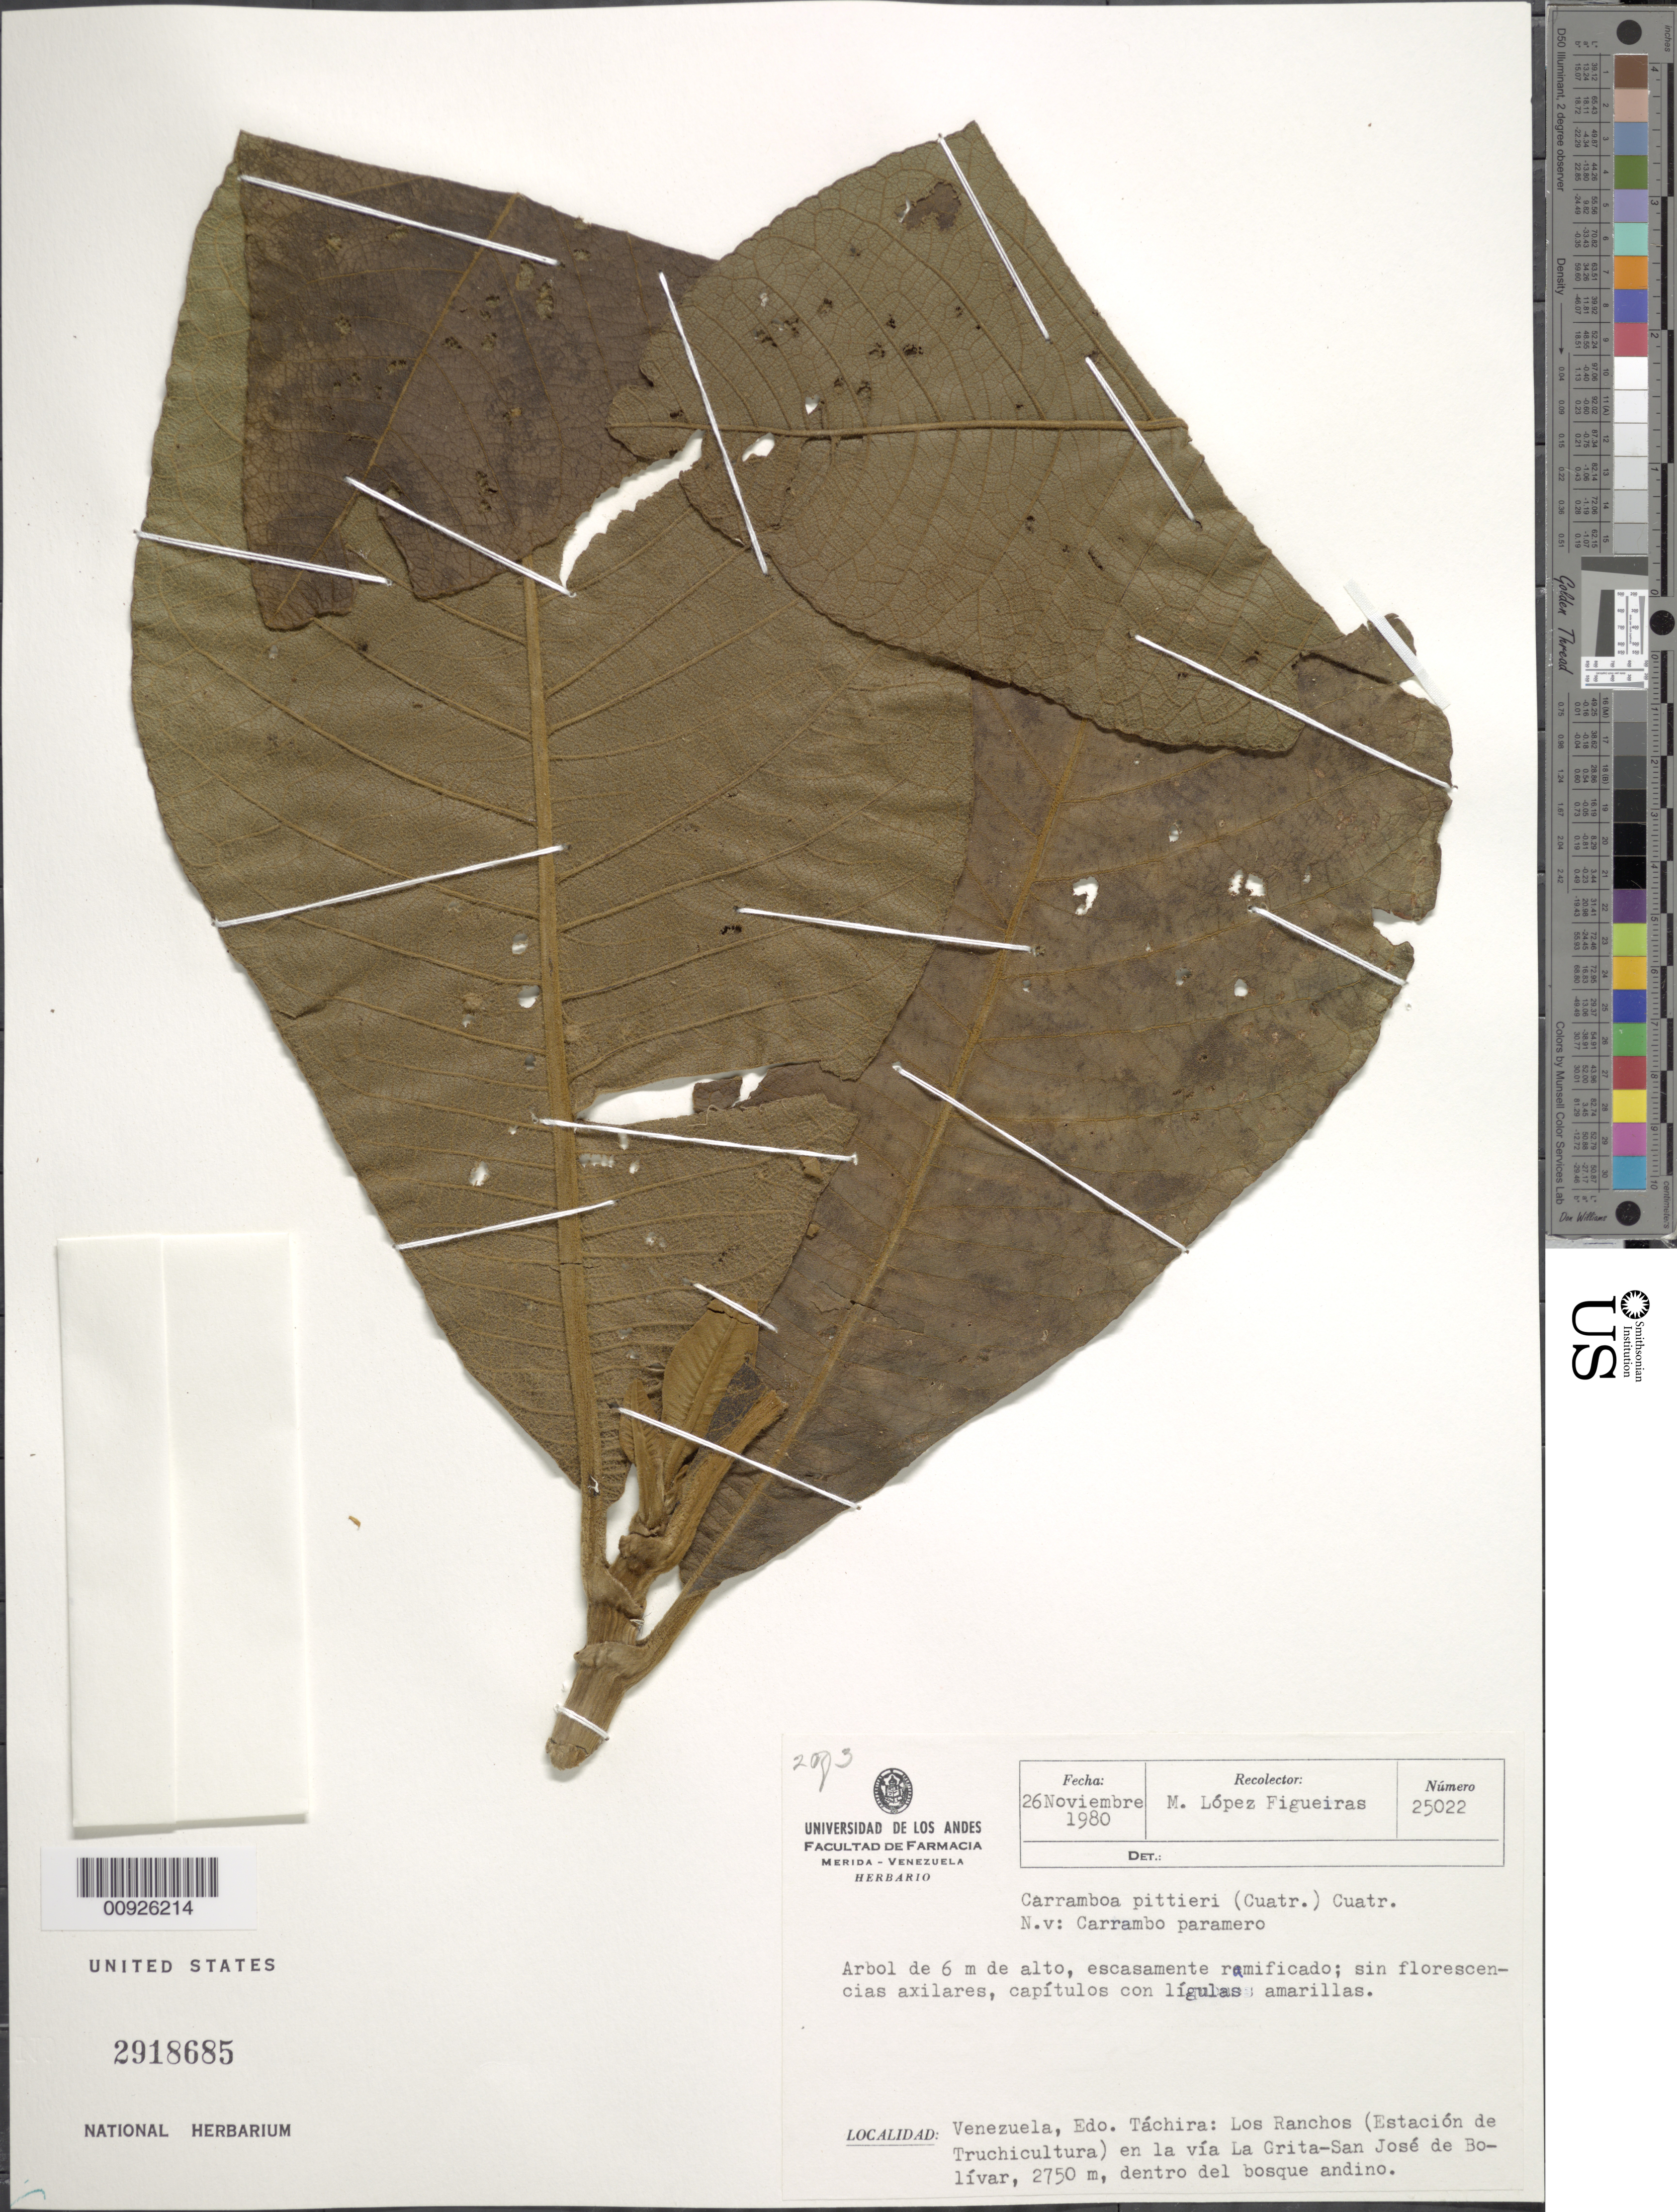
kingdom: Plantae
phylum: Tracheophyta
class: Magnoliopsida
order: Asterales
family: Asteraceae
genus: Carramboa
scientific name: Carramboa badilloi var. pittieri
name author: (Cuatrec.) Cuatrec.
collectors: M. López Figueiras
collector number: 25022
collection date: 1980-11-26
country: Venezuela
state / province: Tachira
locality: Los Ranchos ) Estacion de Truchicultura) en la via La Grita-San Jose de Bolivar, dentro del bosque anidno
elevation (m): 2750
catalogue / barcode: US 2918685